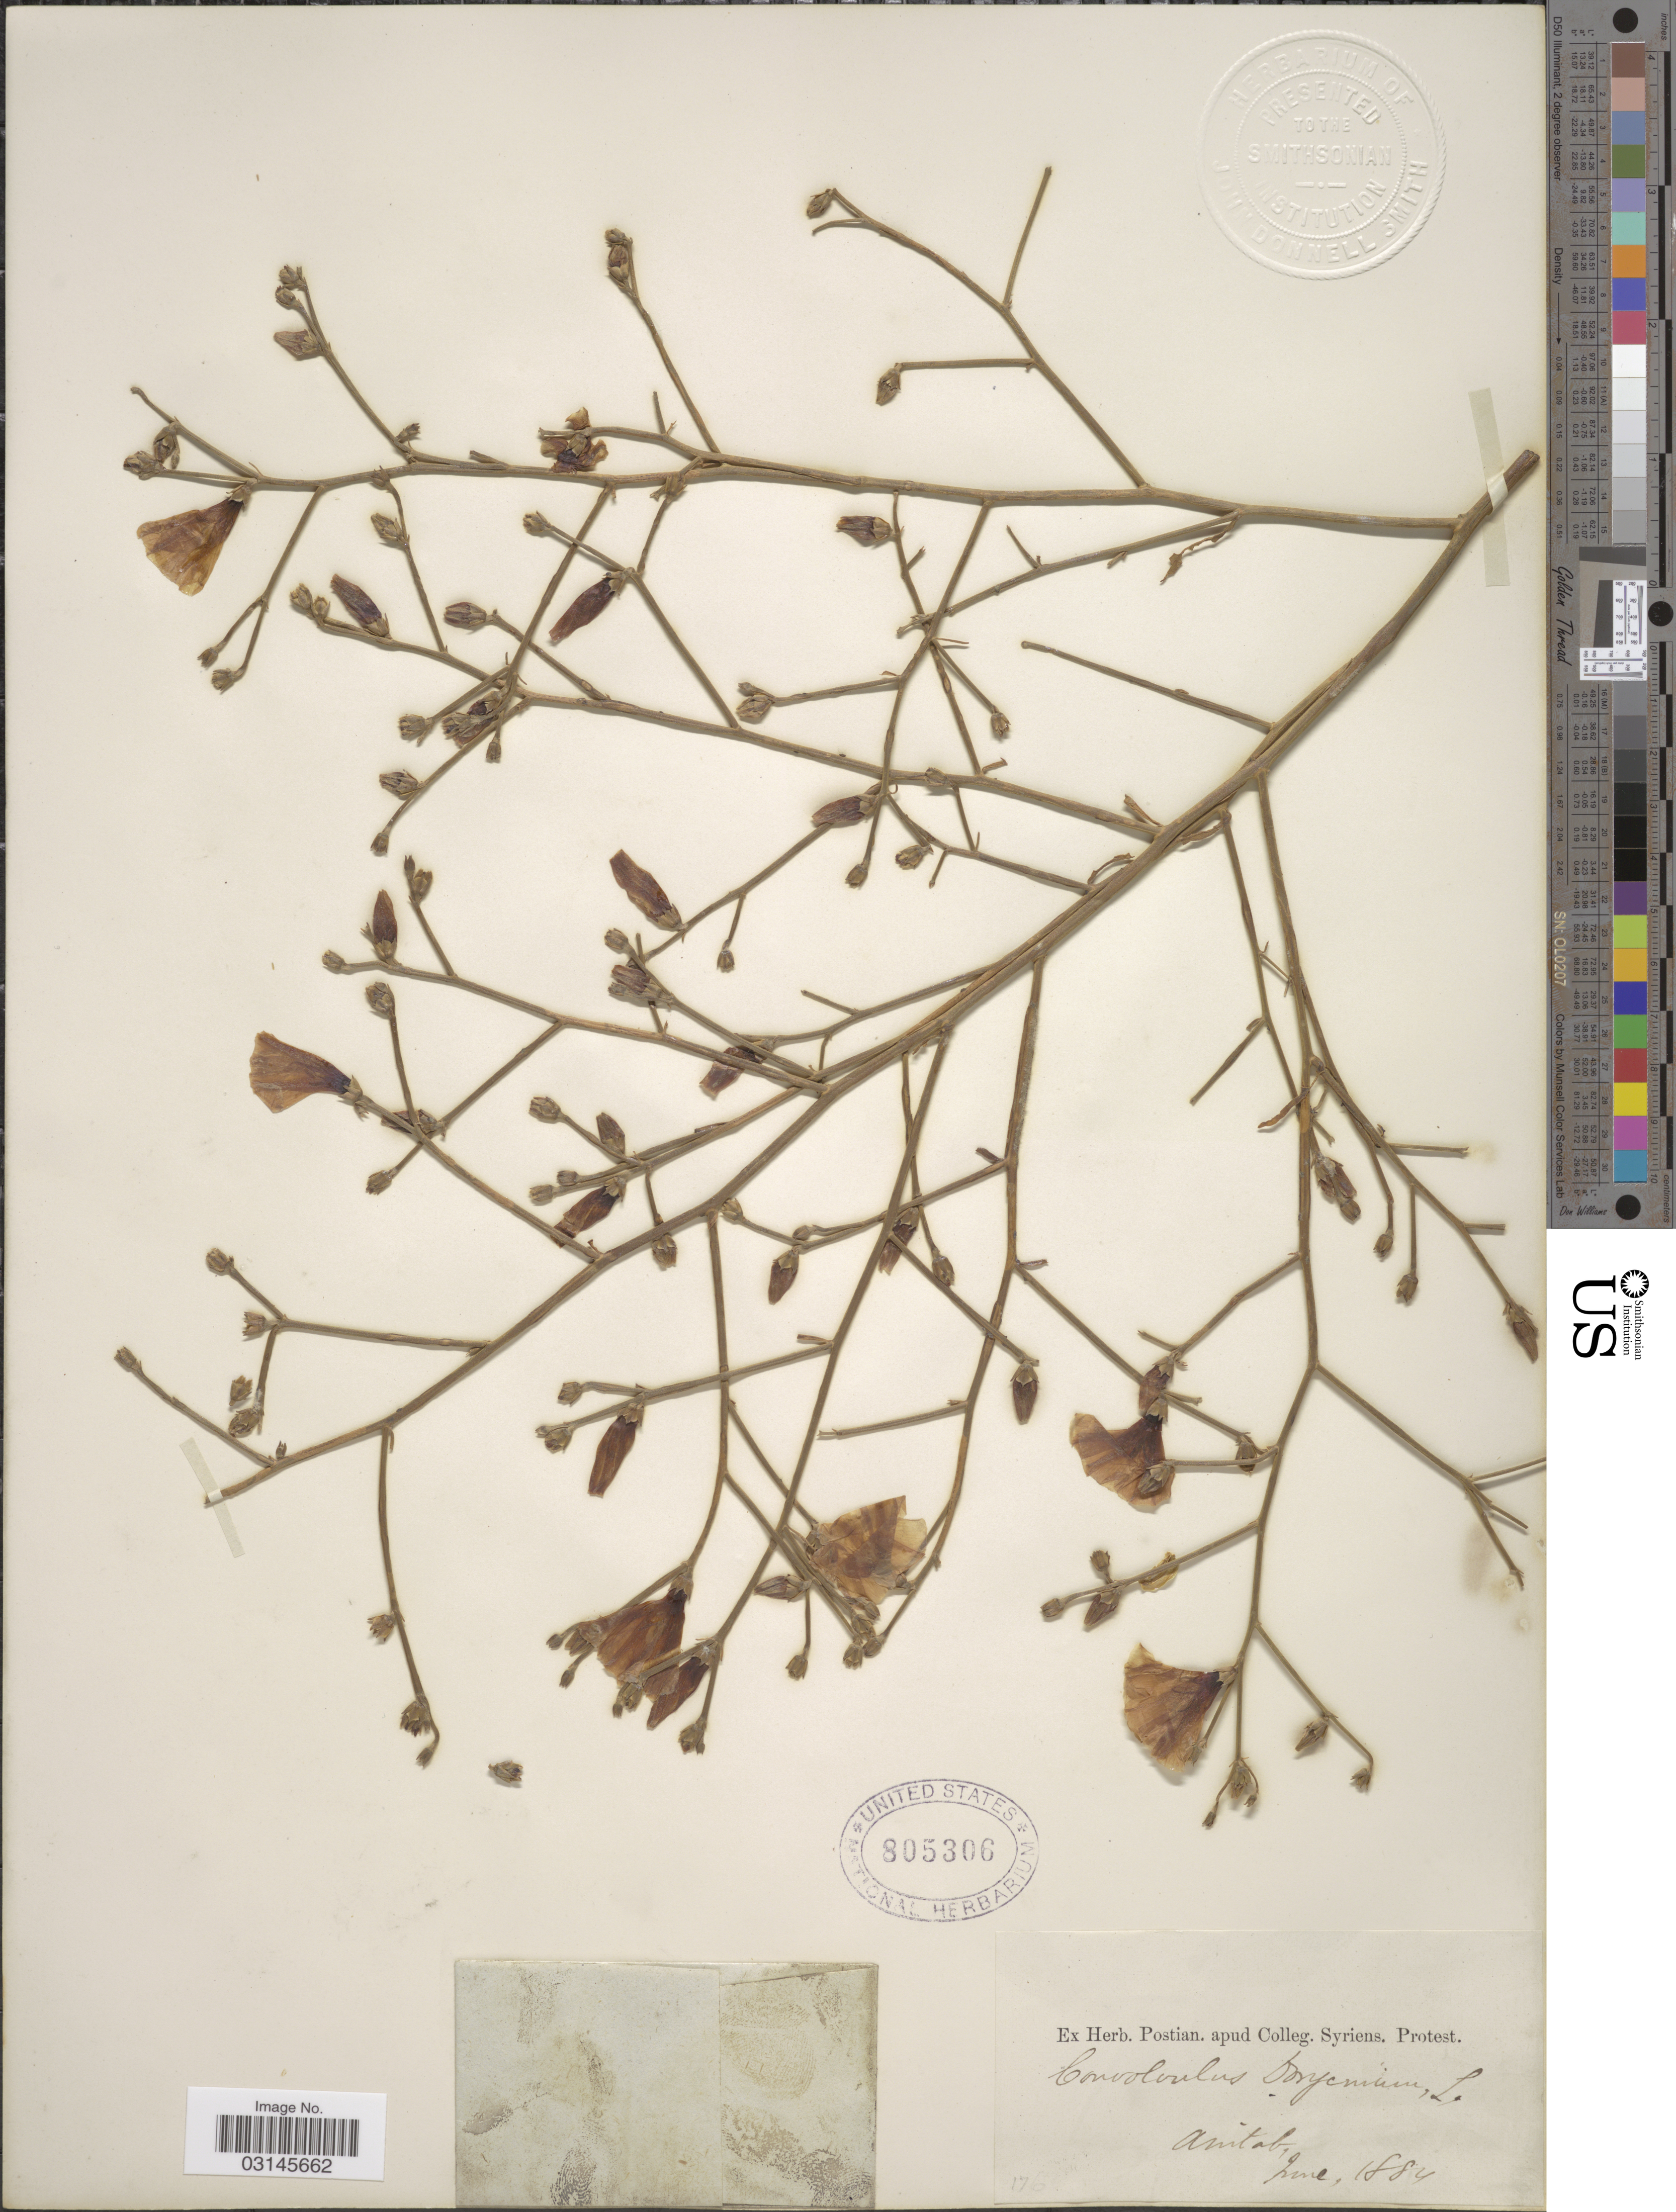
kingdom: Plantae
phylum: Tracheophyta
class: Magnoliopsida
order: Solanales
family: Convolvulaceae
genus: Convolvulus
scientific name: Convolvulus dorycnium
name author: L.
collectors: ex herb. Postian. apud Colleg. Syriens. Protest. USE "Fannie P. A. Shepard" (10308853) AS PRIMARY COLLECTOR INSTEAD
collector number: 176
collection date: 1884-06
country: Turkey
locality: Aintab.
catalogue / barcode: US 805306